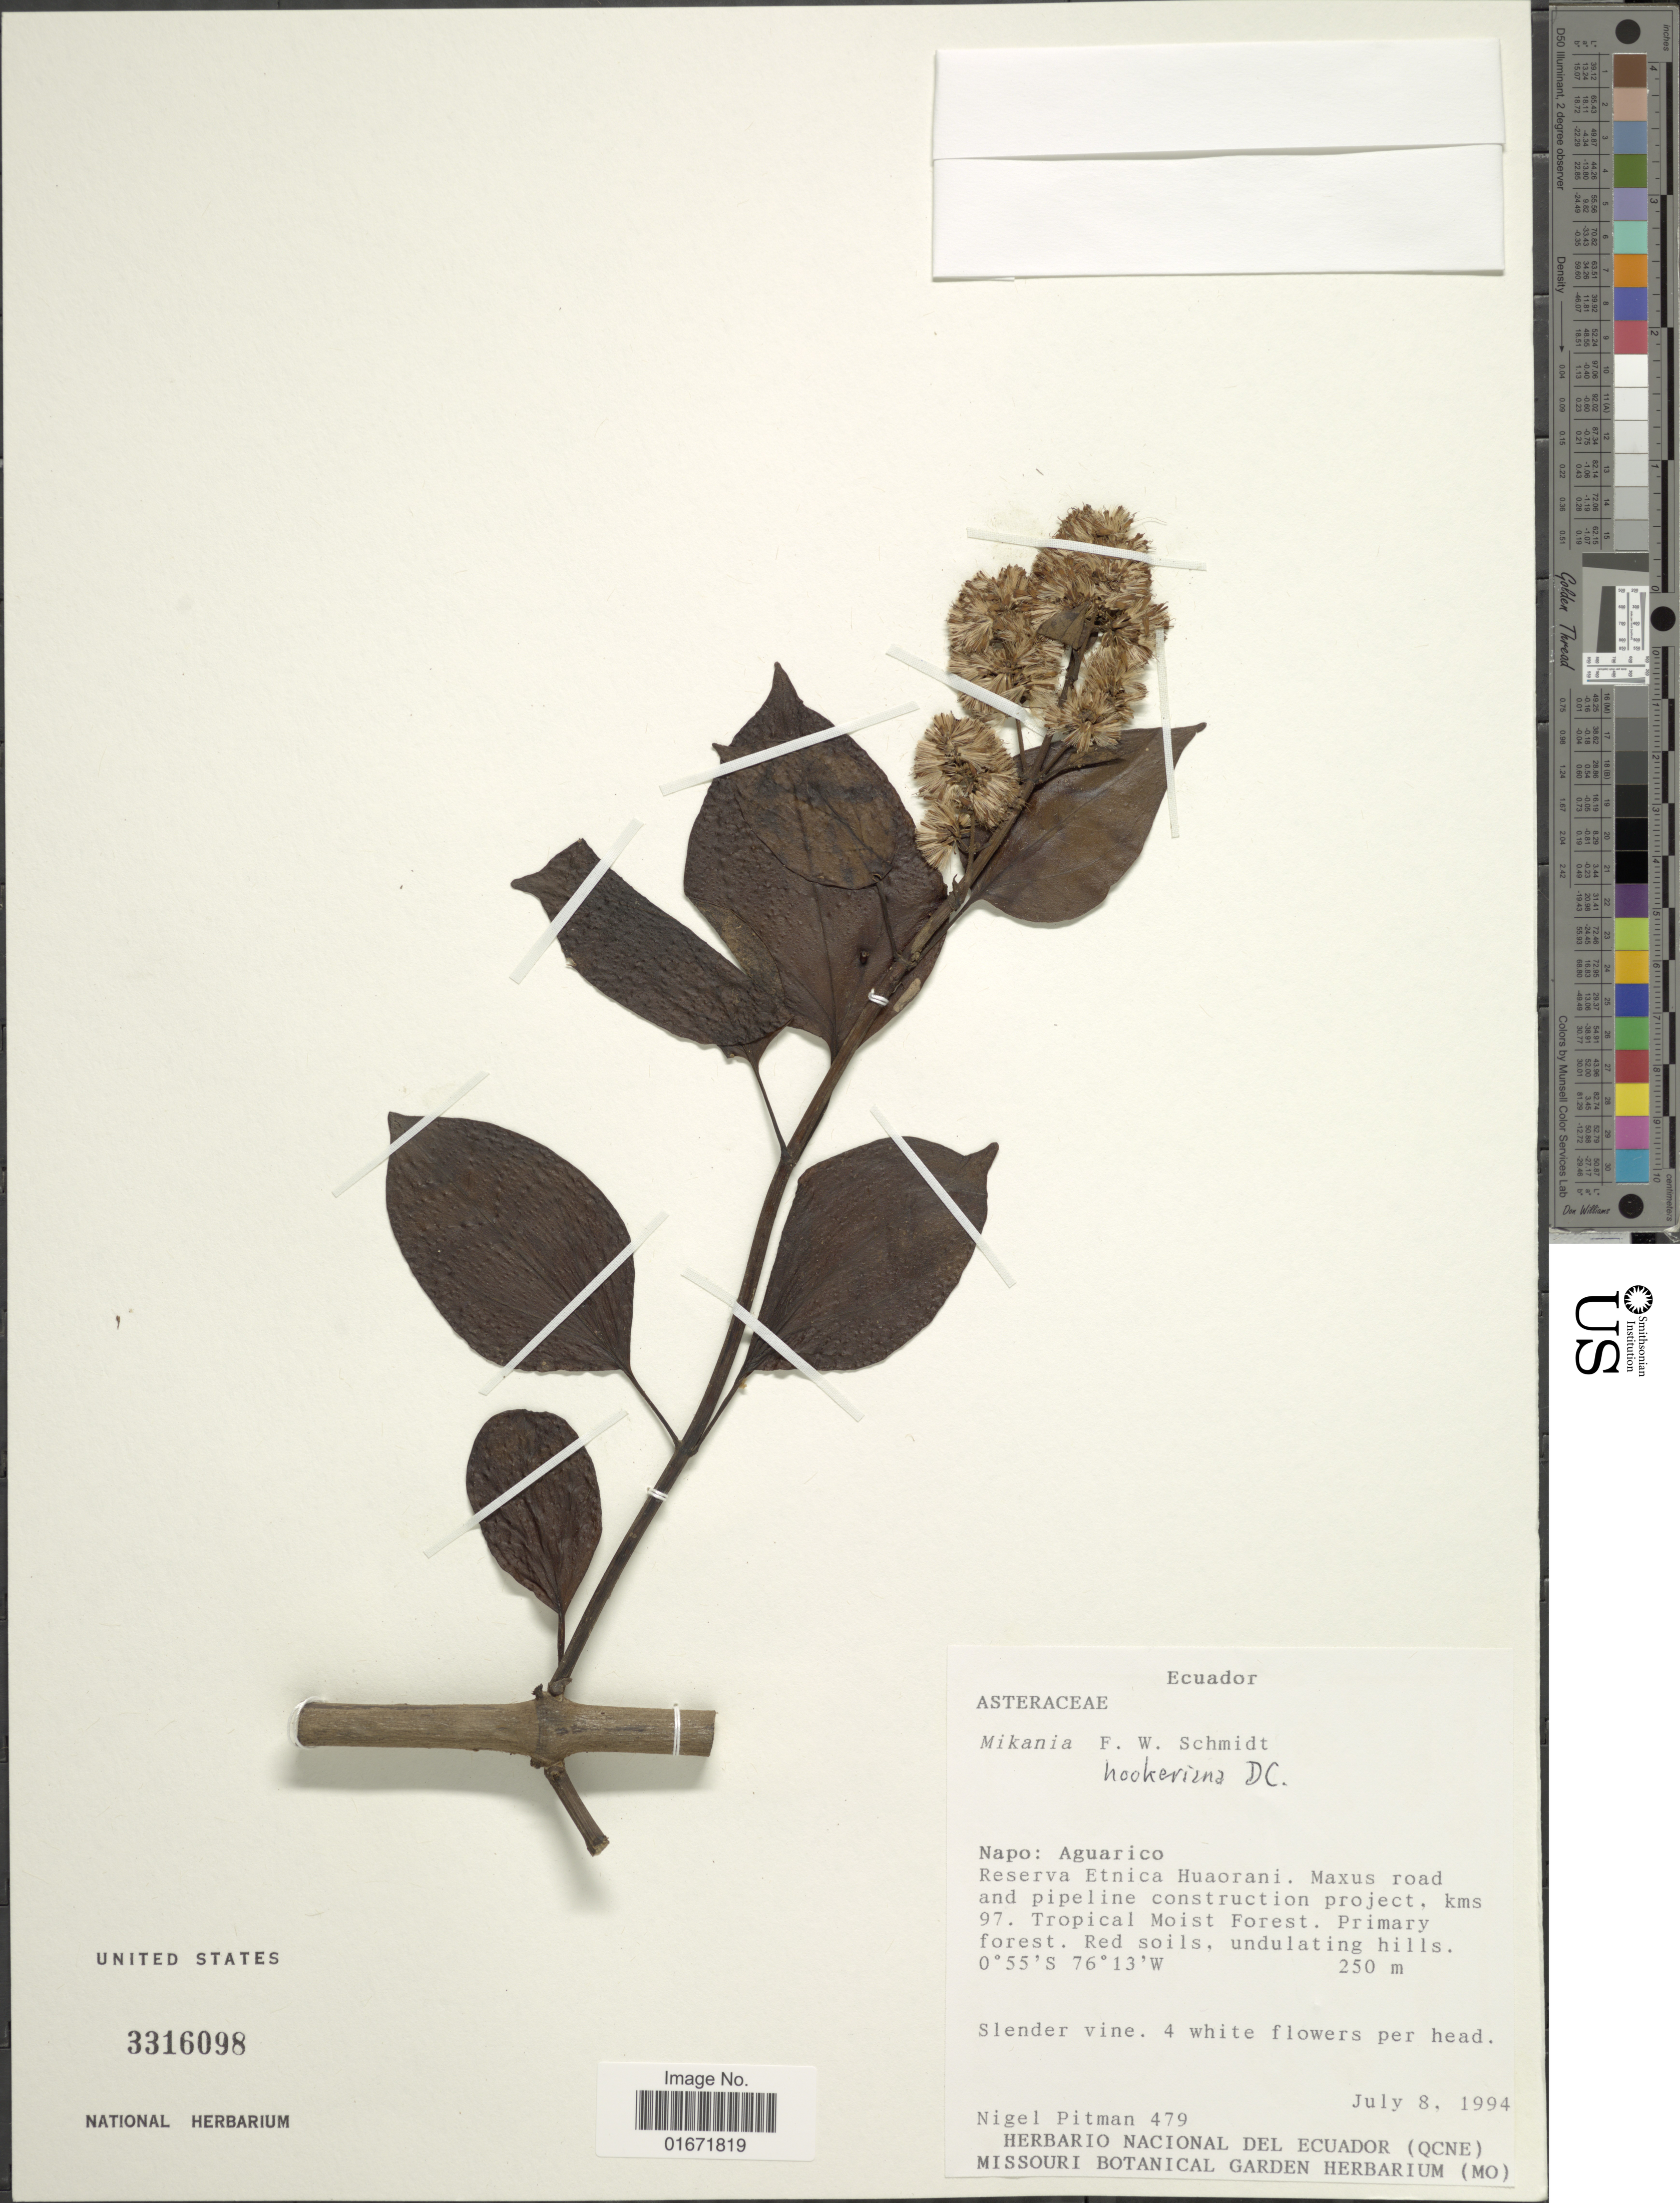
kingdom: Plantae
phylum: Tracheophyta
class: Magnoliopsida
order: Asterales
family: Asteraceae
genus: Mikania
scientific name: Mikania hookeriana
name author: DC.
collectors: N. Pitman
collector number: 479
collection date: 1994-07-08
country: Ecuador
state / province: Napo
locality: Napo: Aguarico. Reserva Etnica Huaorani. Maxus road and pipeline construction project, kms 97. Tropical Moist Forest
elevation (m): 250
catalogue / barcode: US 3316098